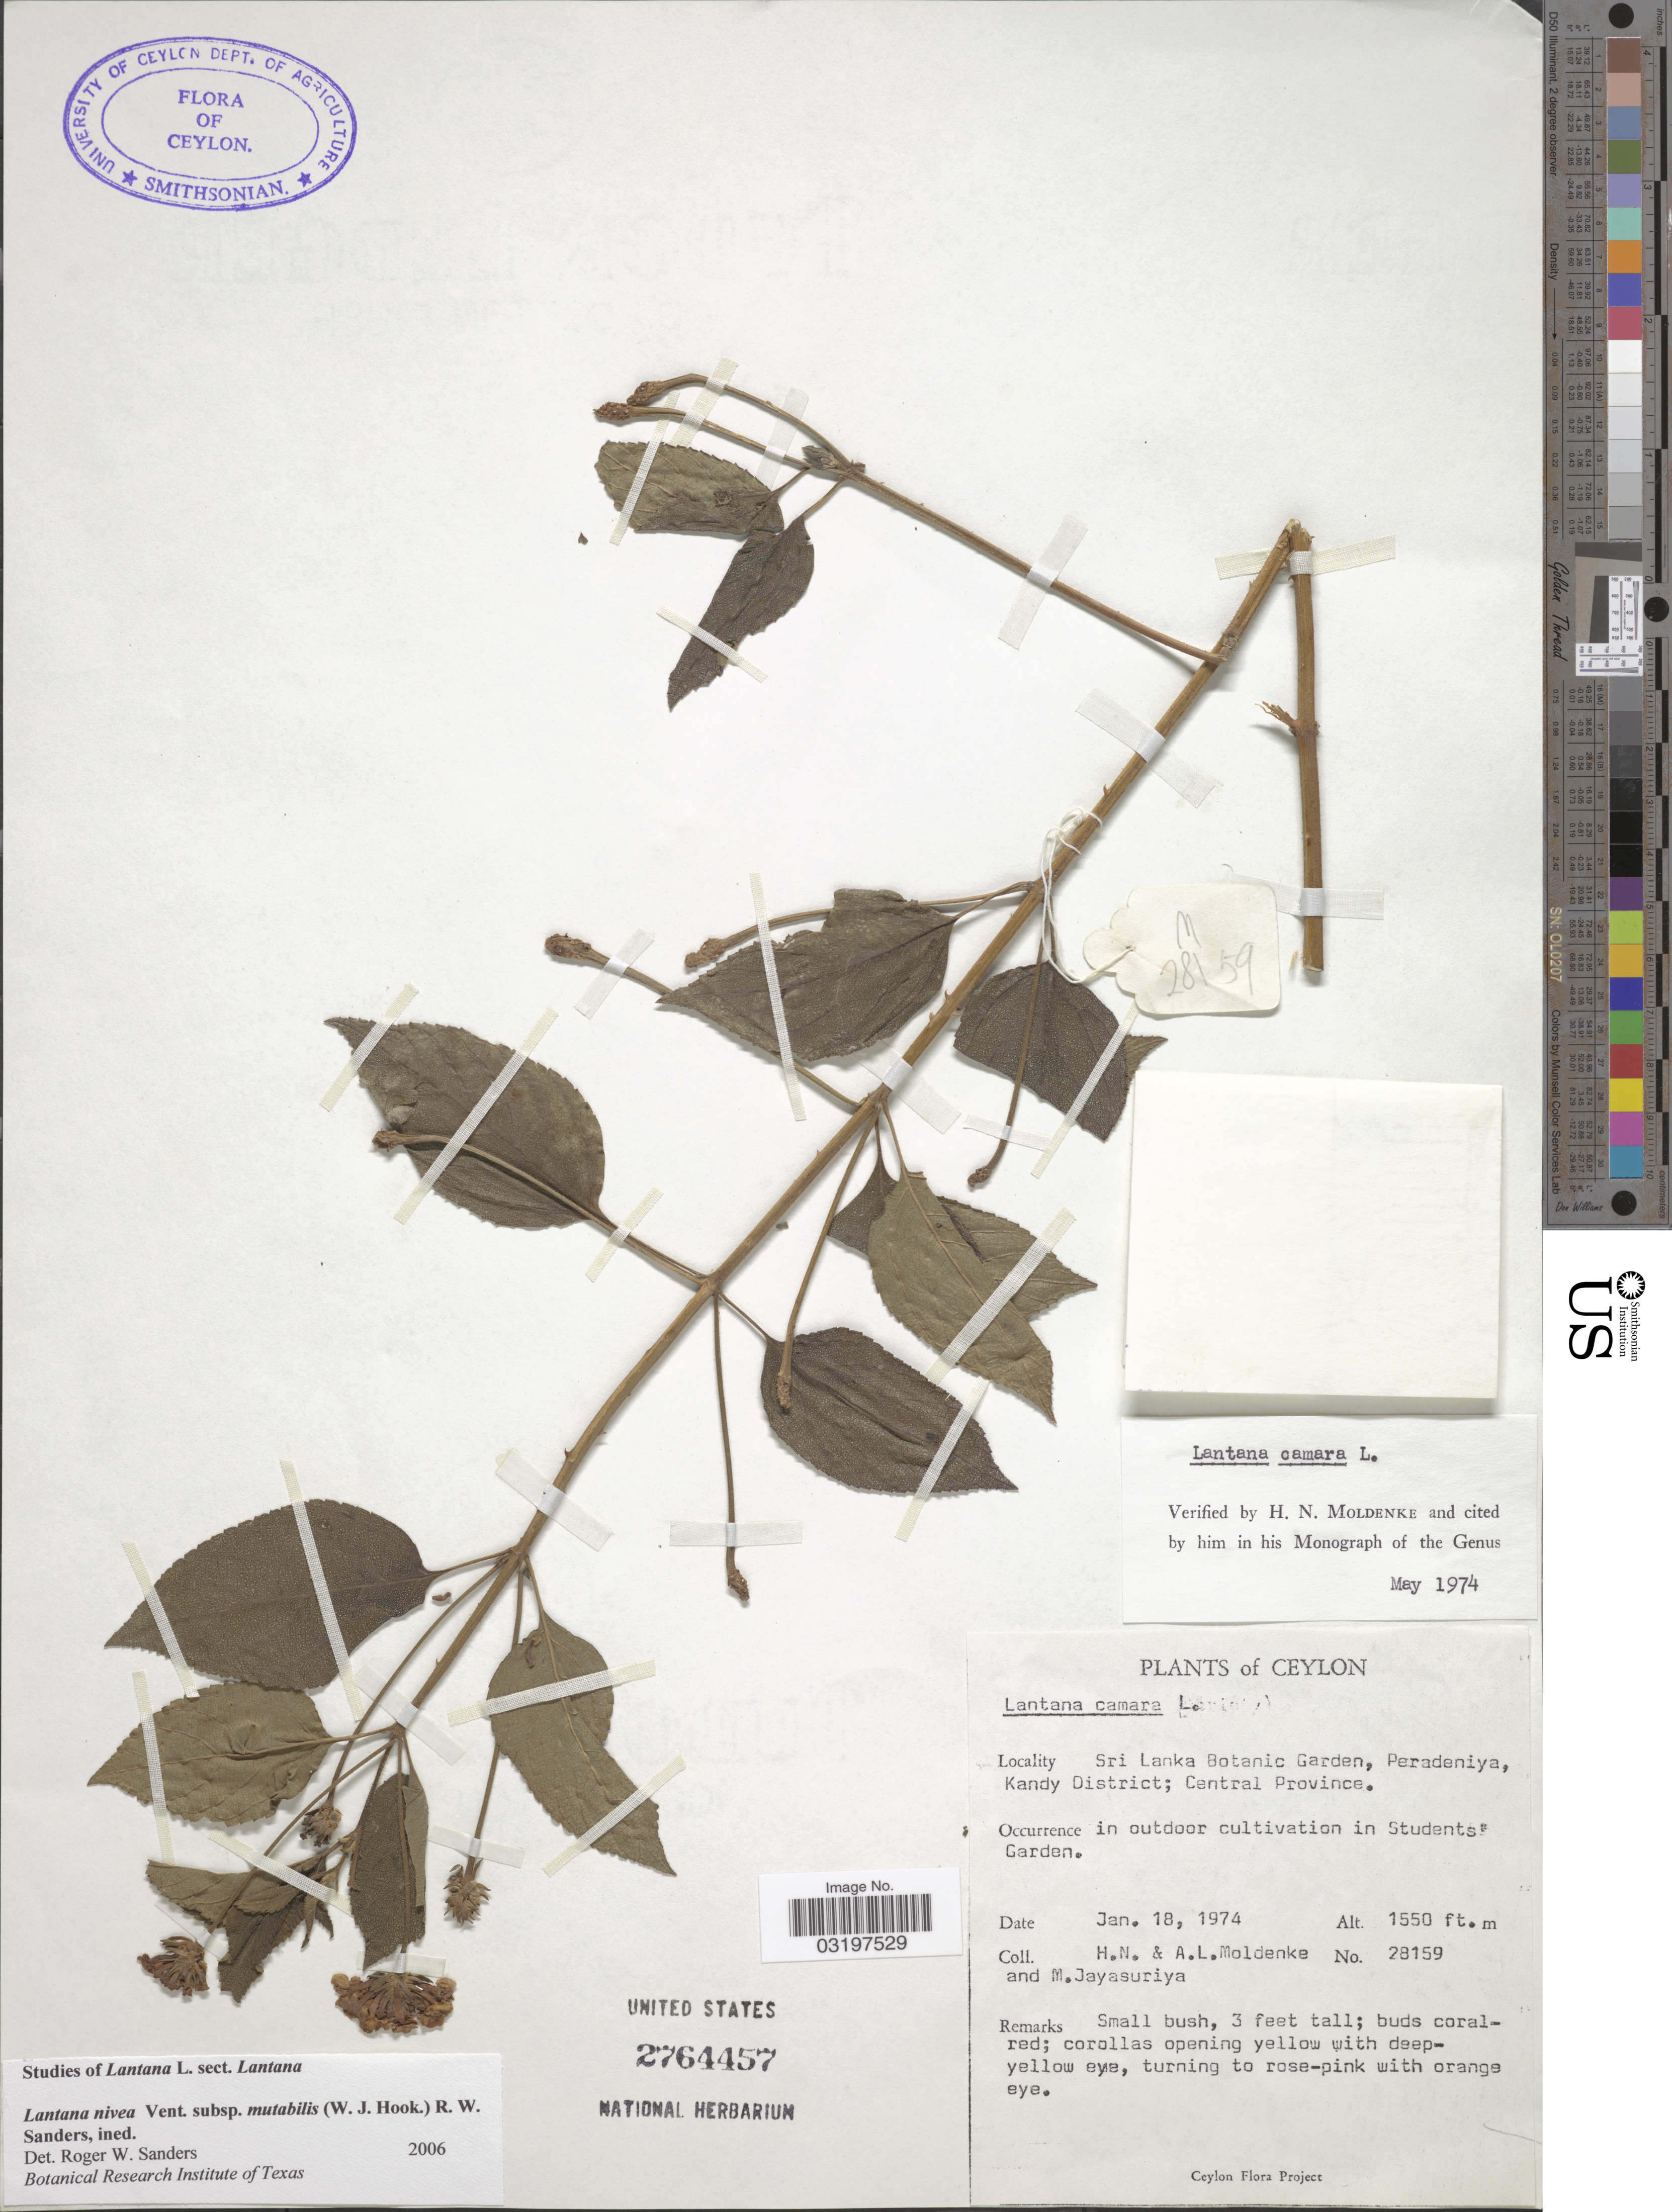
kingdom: Plantae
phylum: Tracheophyta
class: Magnoliopsida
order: Lamiales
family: Verbenaceae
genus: Lantana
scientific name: Lantana nivea subsp. mutabilis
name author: (Hook.) R. W. Sanders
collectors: H. N. Moldenke, A. L. Moldenke & M. Jayasuriya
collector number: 28159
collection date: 1974-01-18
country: Sri Lanka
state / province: Central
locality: Ceylon. Sri Lanka Botanic Garden, Peradeniya, Kandy District. In outdoor cultivation in Students' Garden.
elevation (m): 472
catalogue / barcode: US 2764457